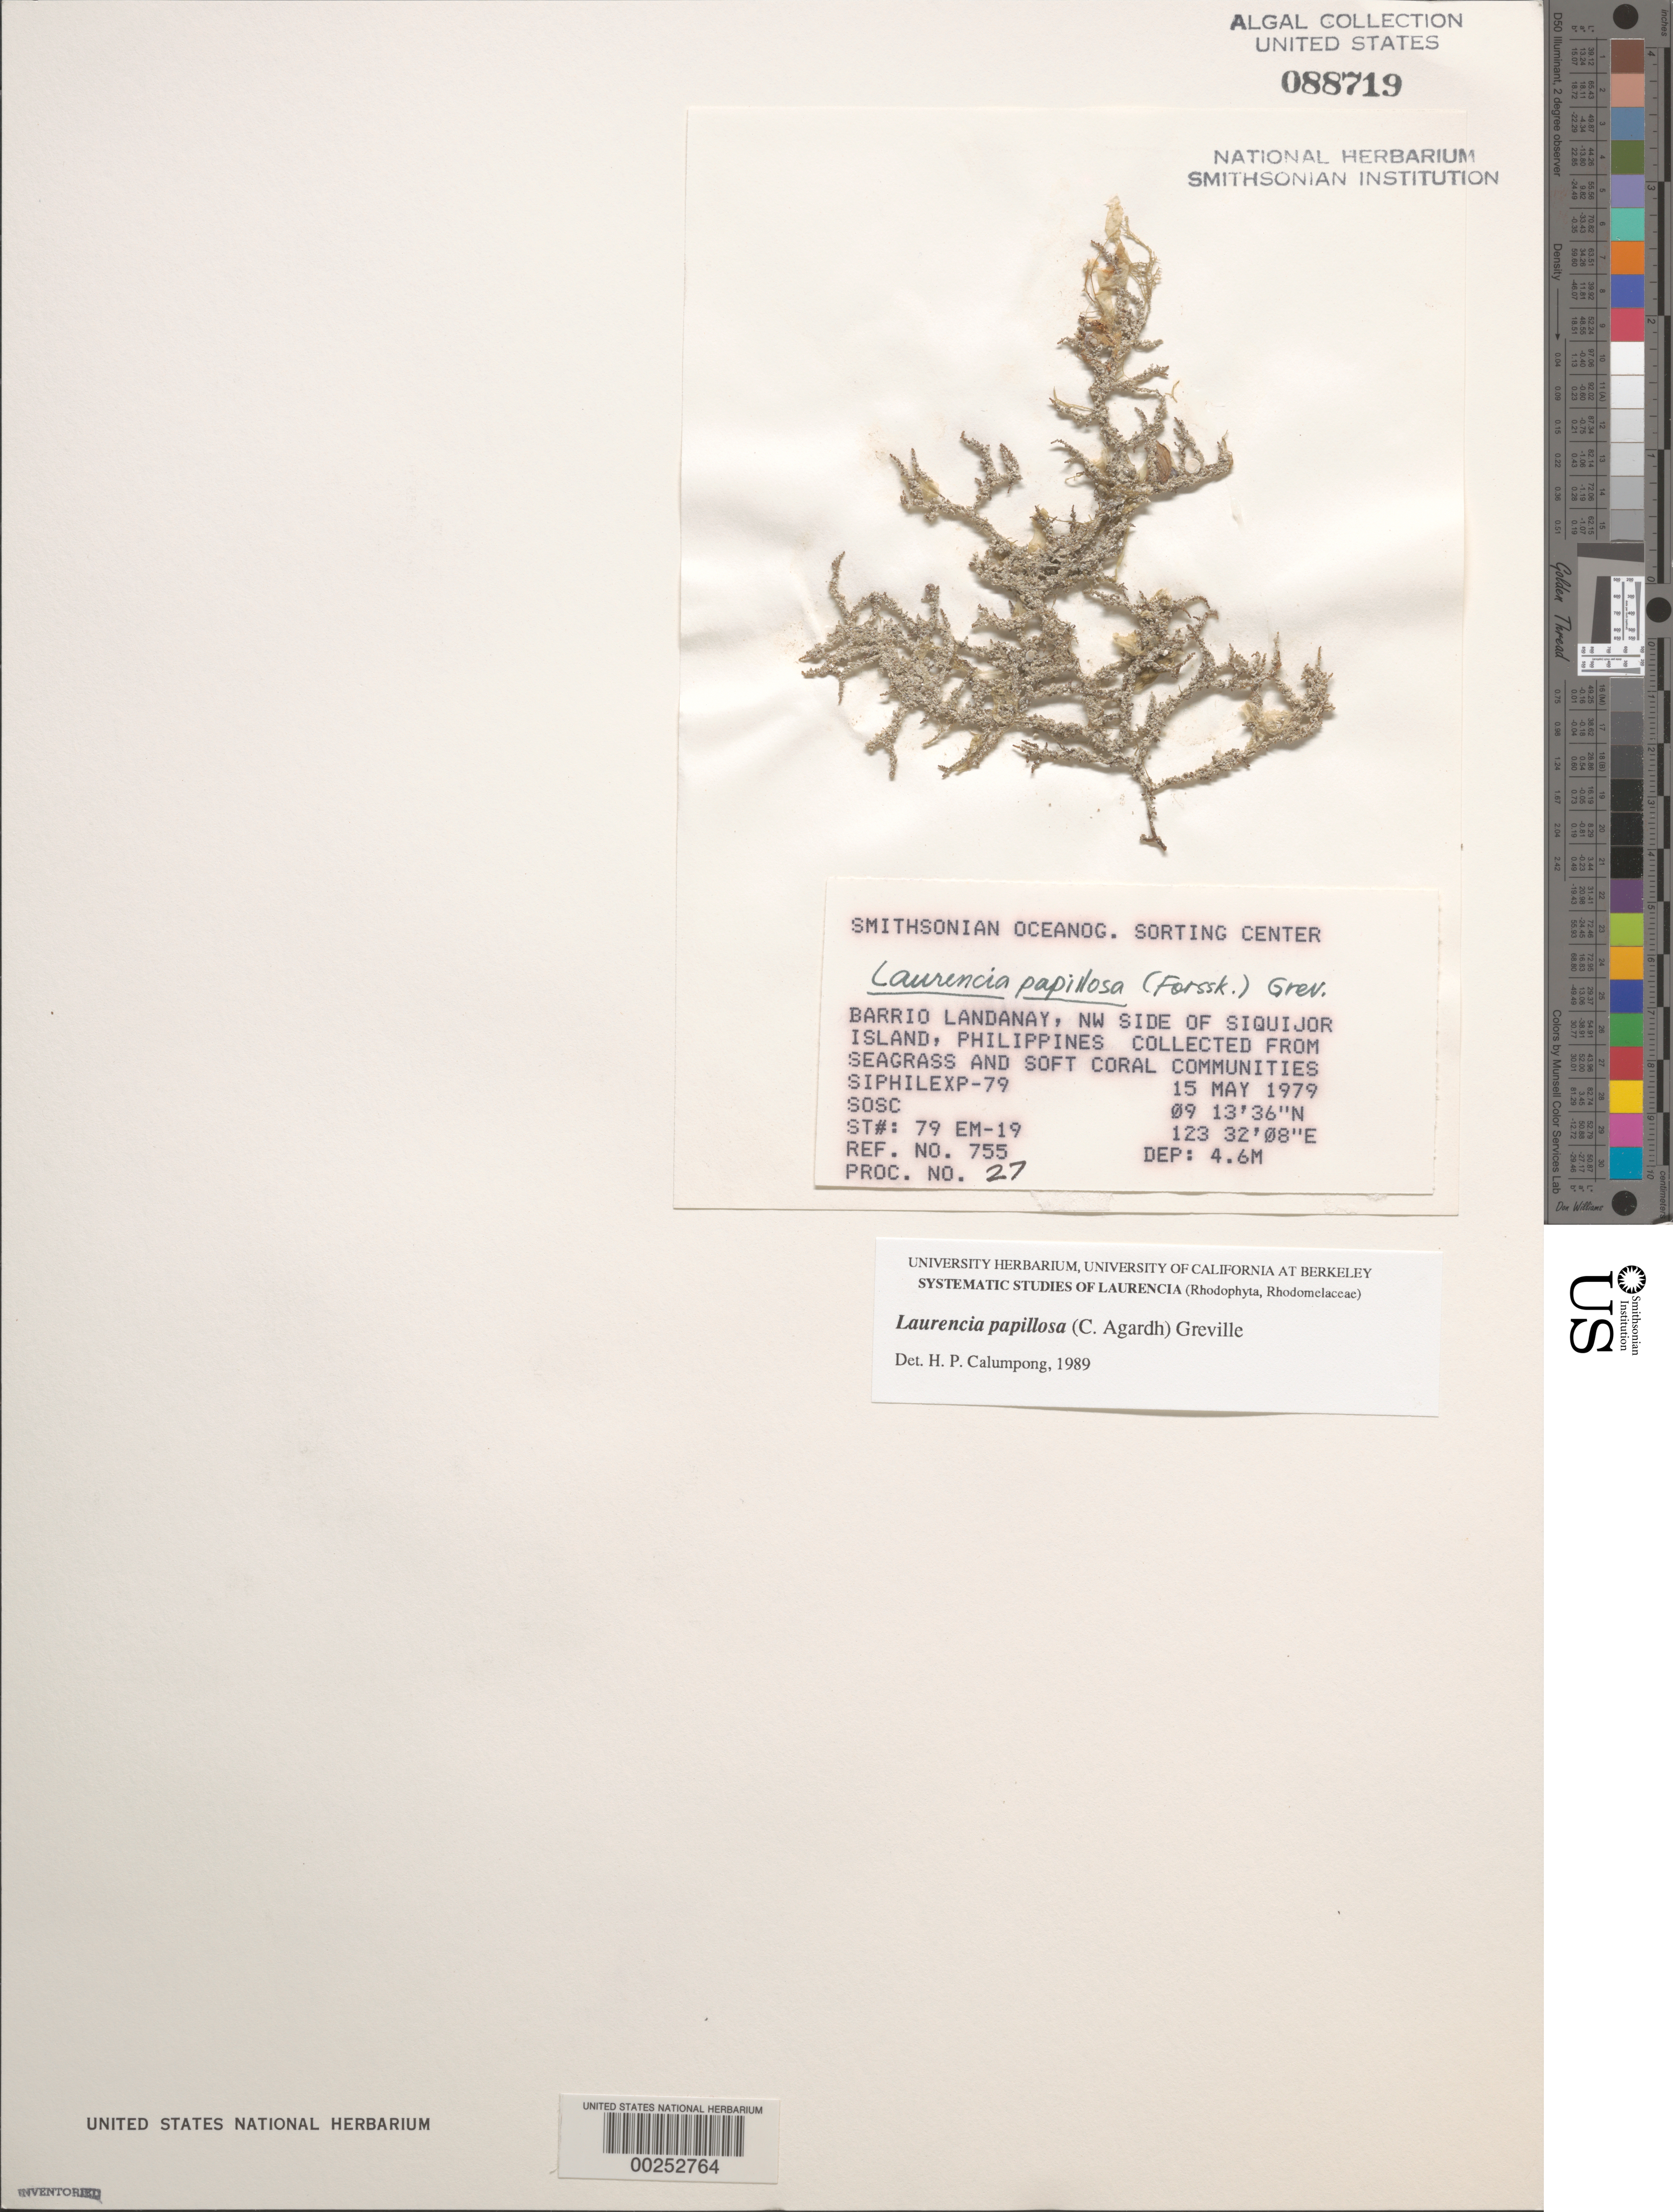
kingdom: Plantae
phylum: Rhodophyta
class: Florideophyceae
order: Ceramiales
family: Rhodomelaceae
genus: Palisada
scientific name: Palisada perforata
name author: (Bory) K.W. Nam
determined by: Algae name updating Project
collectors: SOSC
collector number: Station 79 Em-19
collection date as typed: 15 May 1979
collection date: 1979-05-15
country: Philippines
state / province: Central Visayas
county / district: Siquijor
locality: Siquijor island, barrio landanay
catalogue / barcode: US 88719